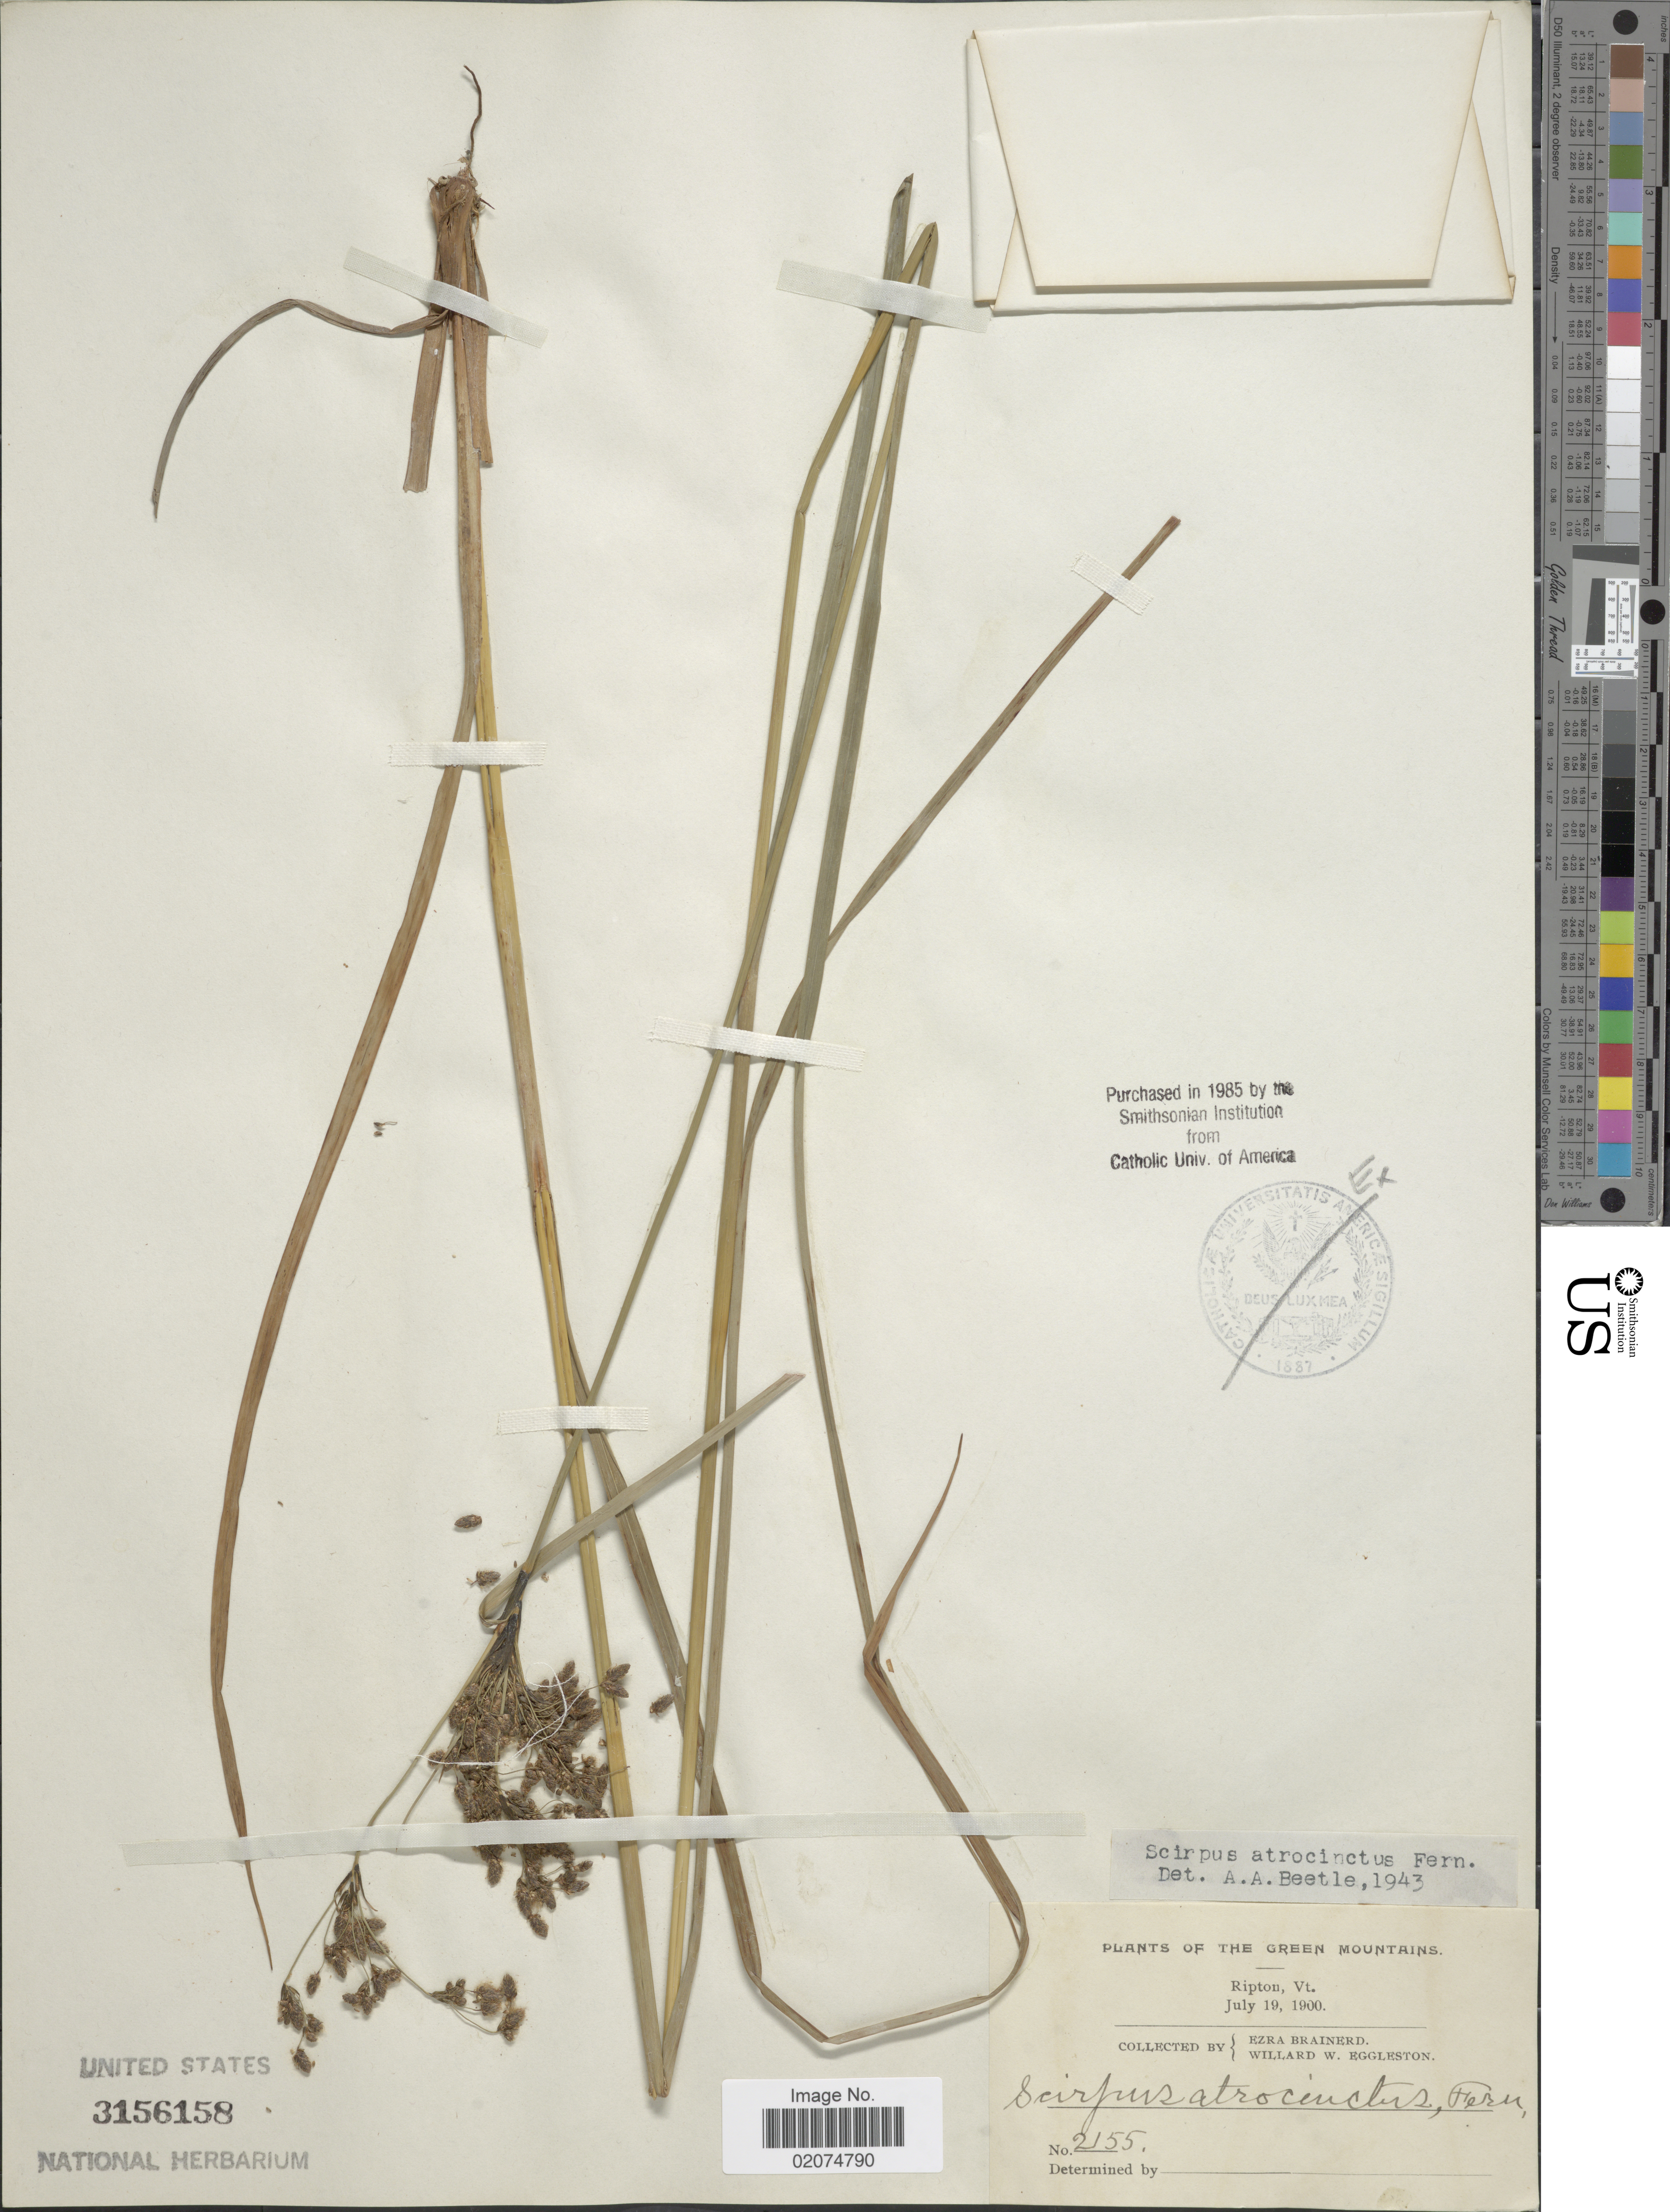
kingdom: Plantae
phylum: Tracheophyta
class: Liliopsida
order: Poales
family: Cyperaceae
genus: Scirpus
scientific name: Scirpus atrocinctus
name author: Fernald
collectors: E. Brainerd & W. W. Eggleston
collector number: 2155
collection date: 1900-07-19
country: United States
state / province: Vermont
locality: Green Mountains, Ripton, Vt.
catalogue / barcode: US 3156158